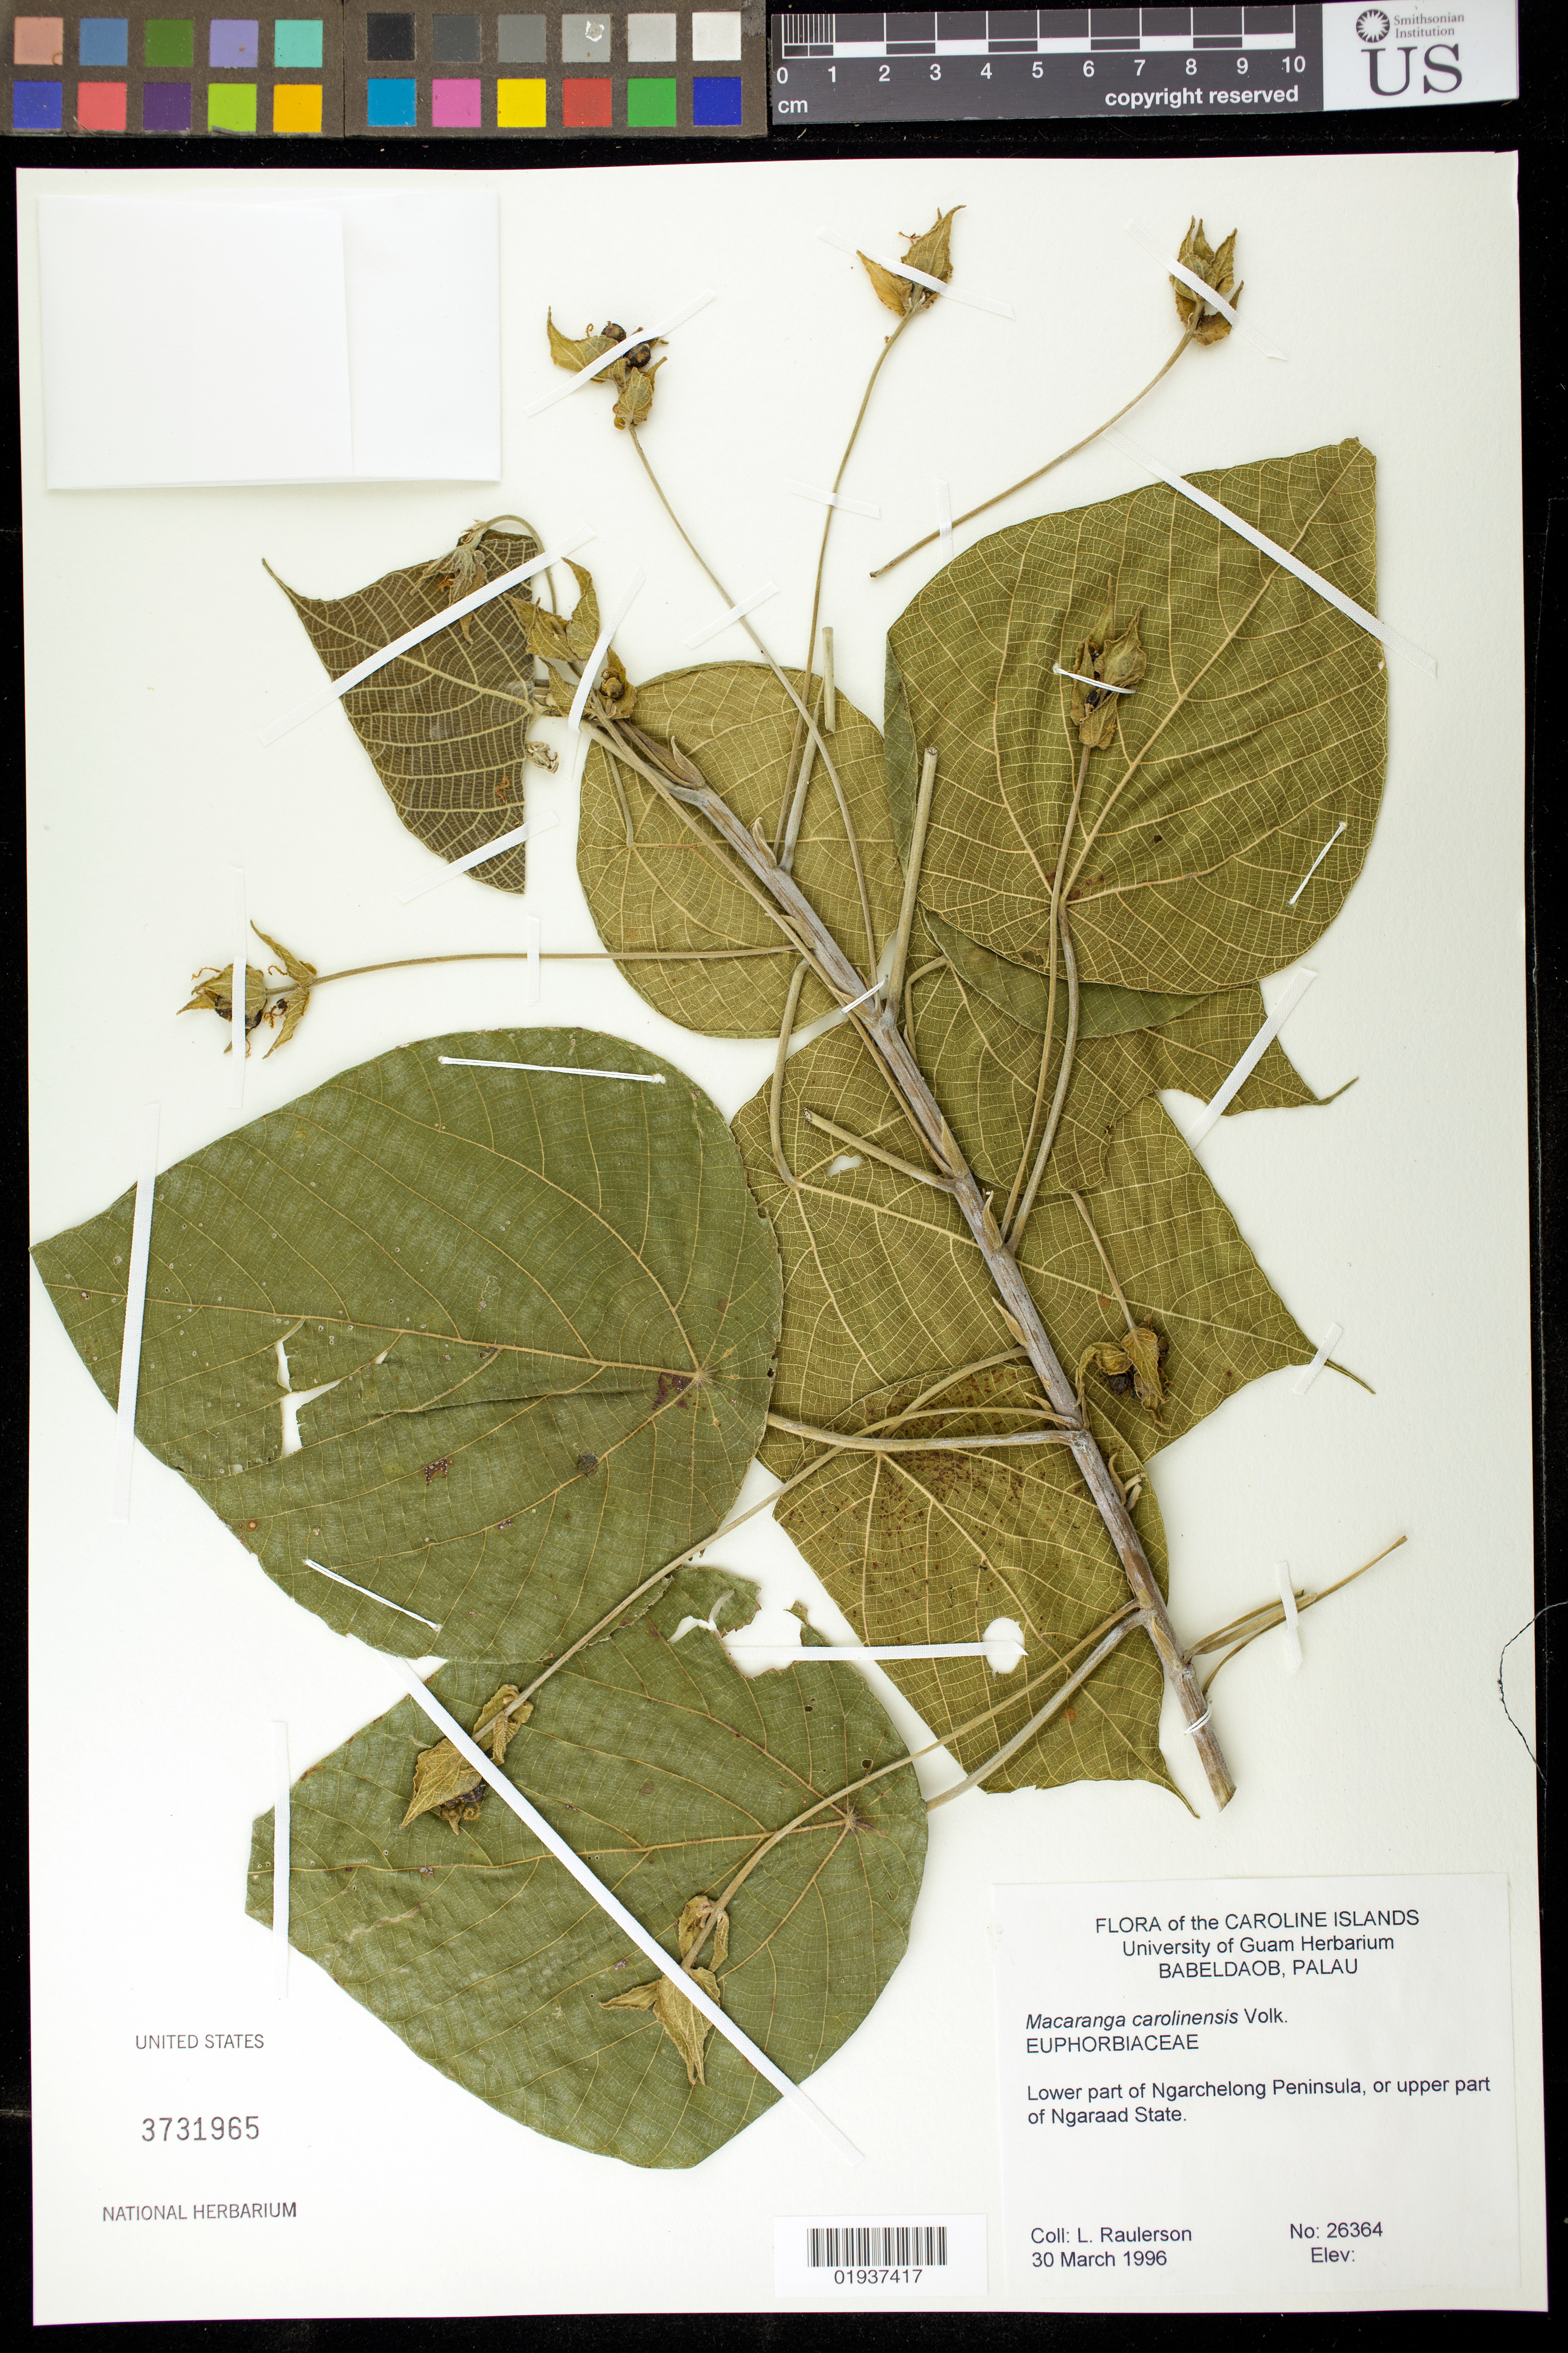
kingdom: Plantae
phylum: Tracheophyta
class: Magnoliopsida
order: Malpighiales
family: Euphorbiaceae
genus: Macaranga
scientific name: Macaranga carolinensis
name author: Volkens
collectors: L. Raulerson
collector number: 26364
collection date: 1996-03-30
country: Palau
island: Babeldaob [Babelthuap]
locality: Babeldaob Is., Palau, Lower part of Ngarchelong Peninsula, or upper part of Ngaraad State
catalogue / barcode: US 3731965